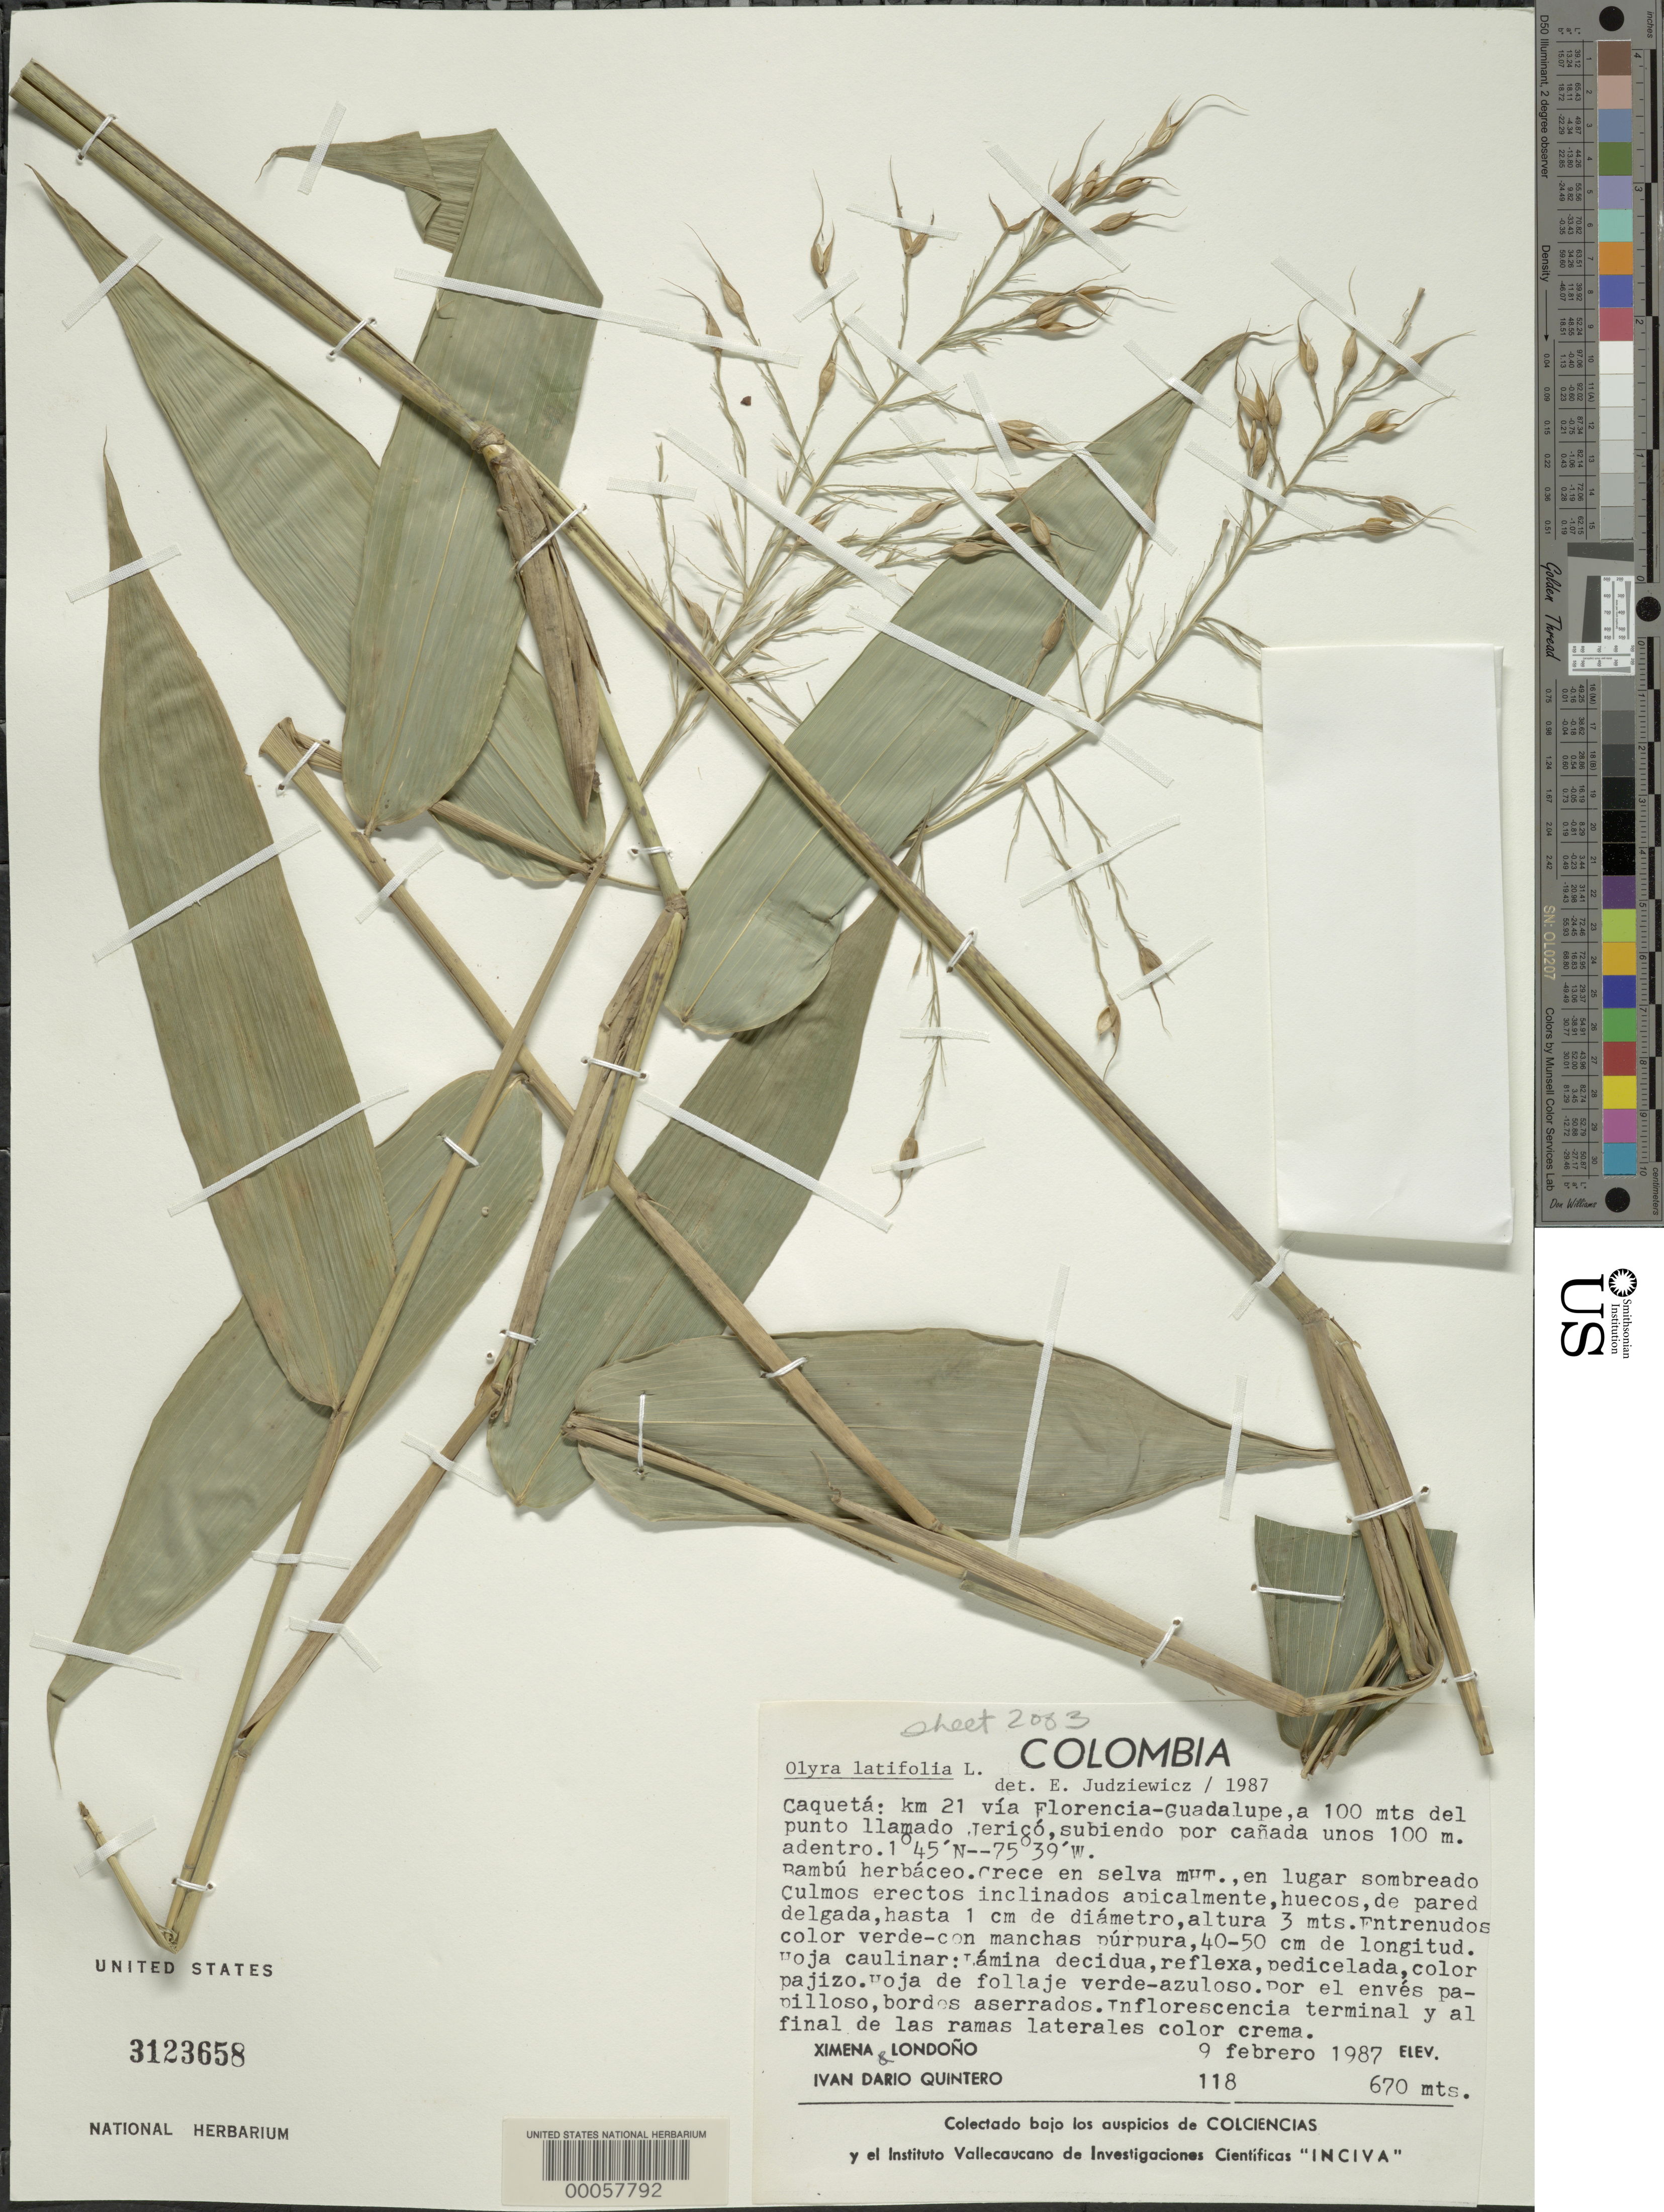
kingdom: Plantae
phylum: Tracheophyta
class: Liliopsida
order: Poales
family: Poaceae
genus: Olyra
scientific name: Olyra latifolia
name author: L.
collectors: X. Londoño & I. Quintero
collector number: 118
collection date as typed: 09 Feb 1987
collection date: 1987-02-09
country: Colombia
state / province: Caquetá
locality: Km 21 of the Florencia-Guadalupe road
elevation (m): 670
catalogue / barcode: US 3123658